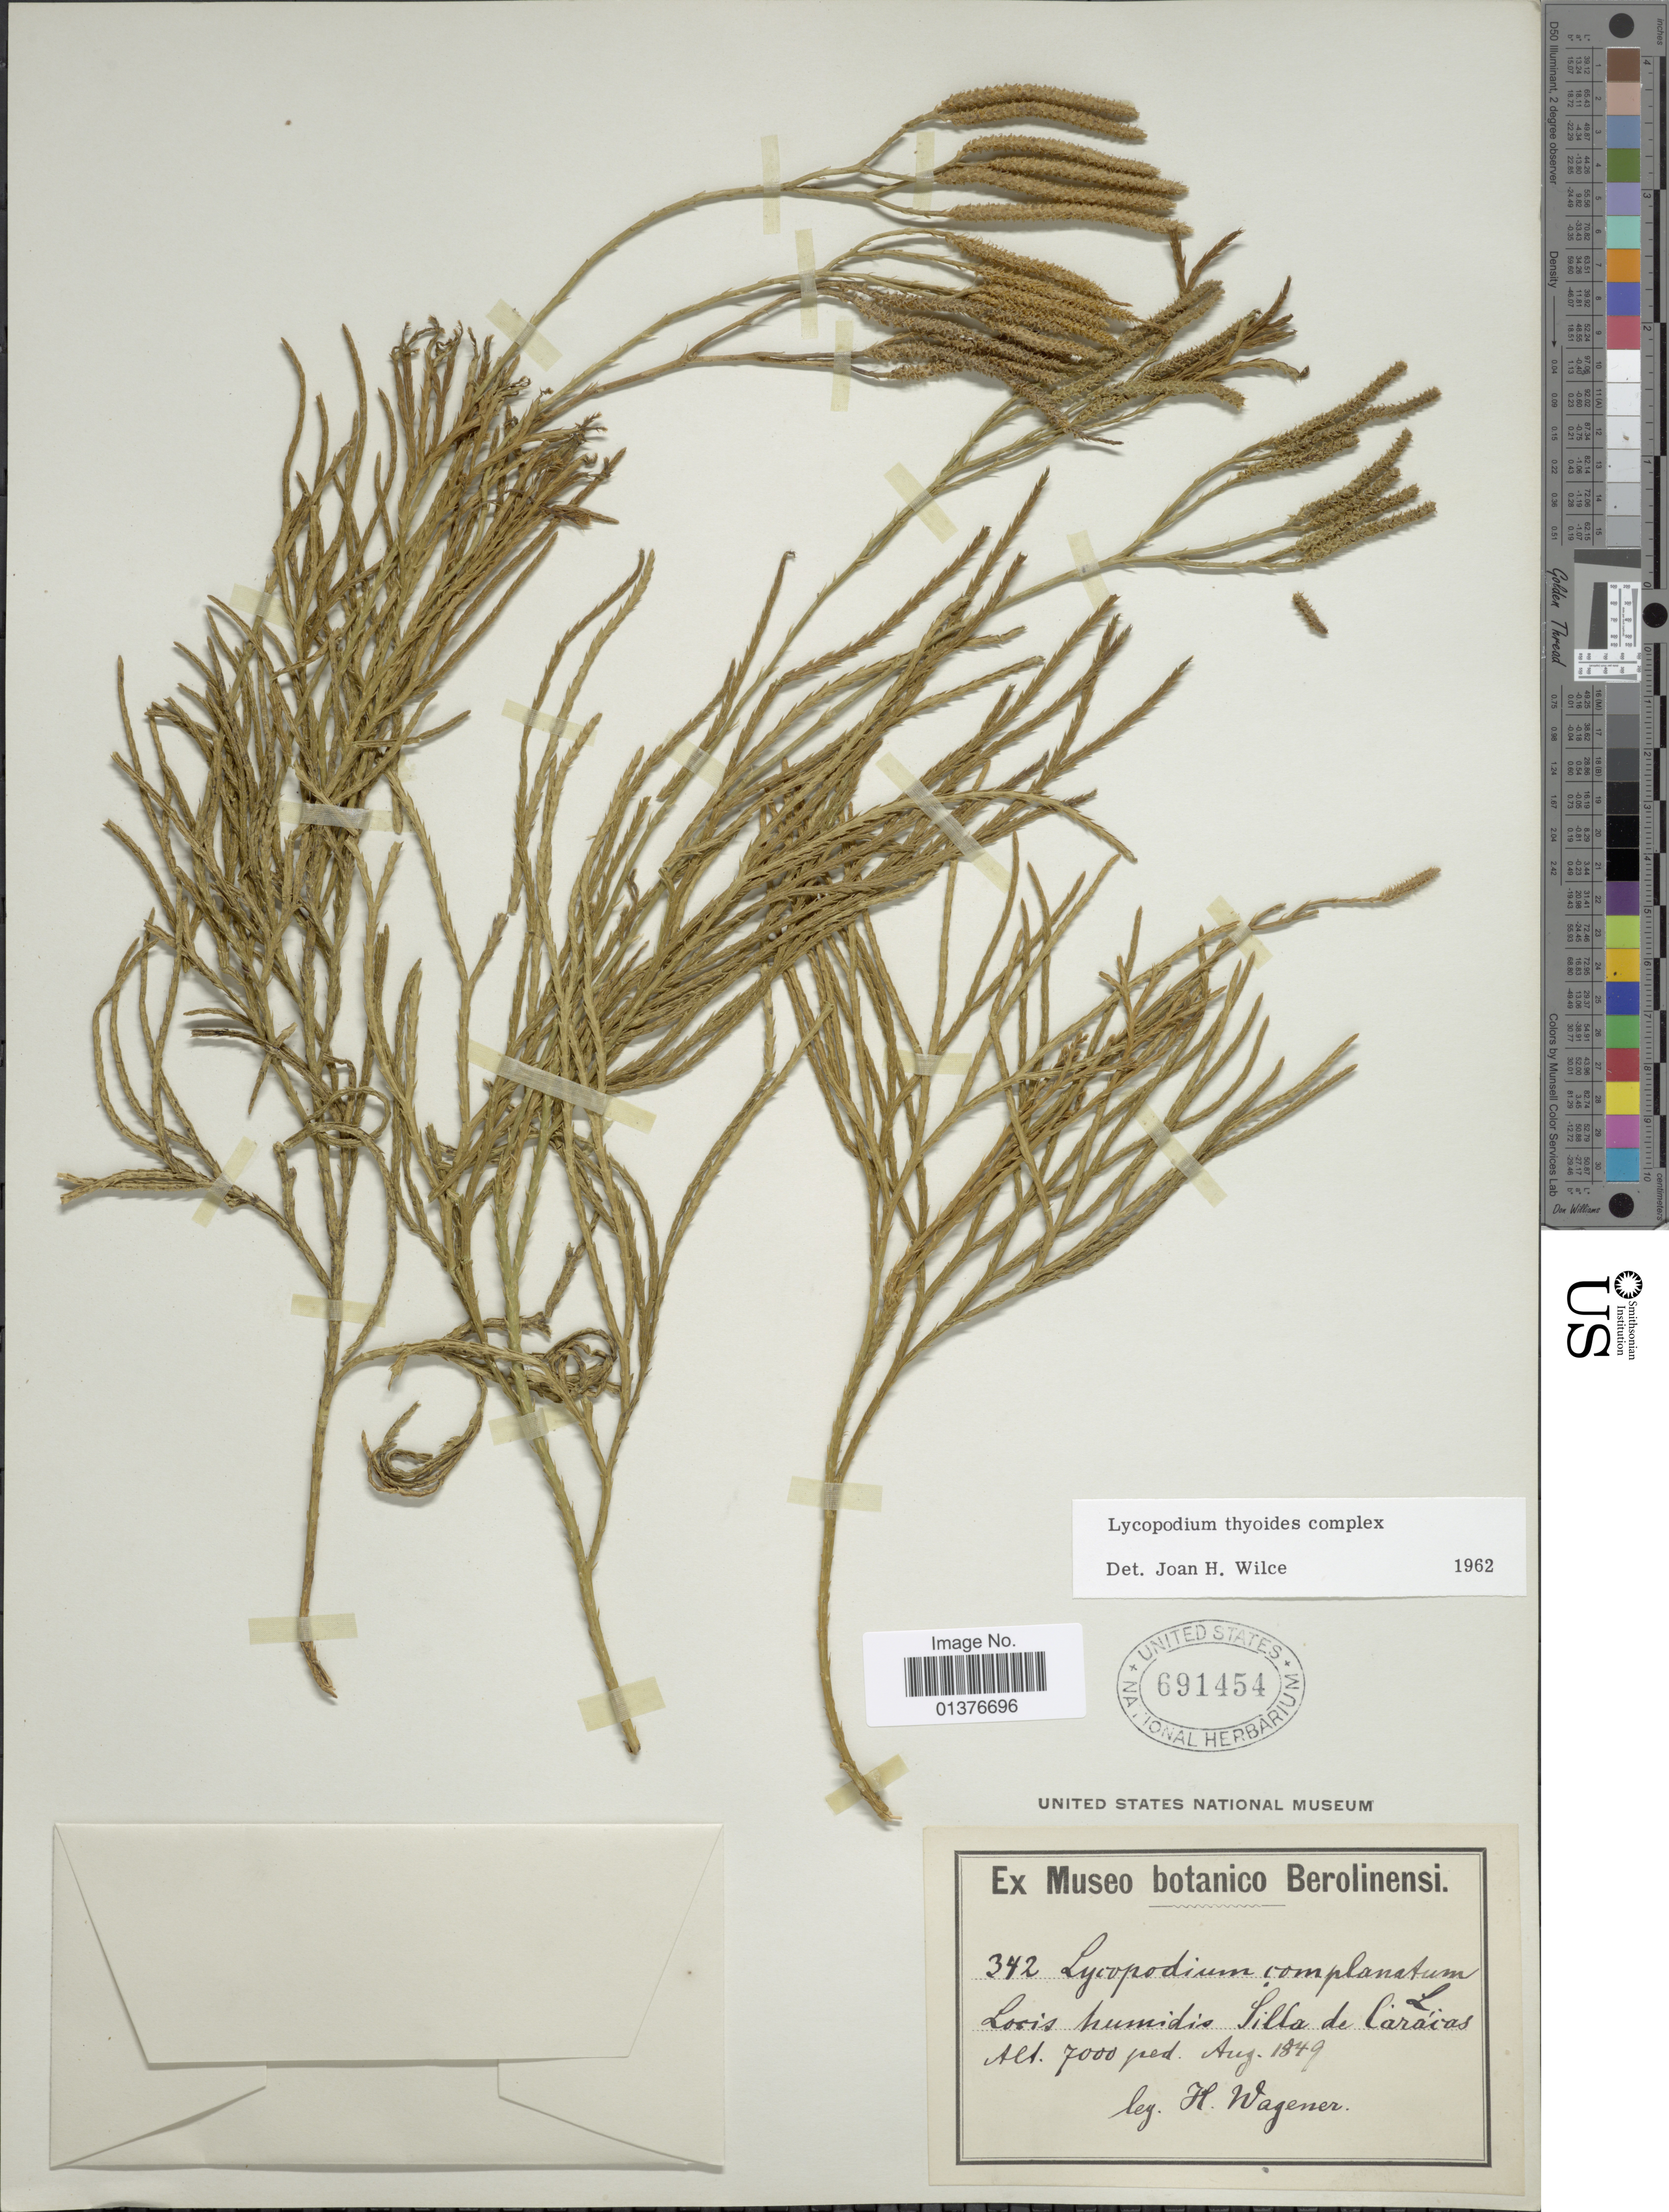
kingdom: Plantae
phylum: Tracheophyta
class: Lycopodiopsida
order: Lycopodiales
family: Lycopodiaceae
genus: Diphasiastrum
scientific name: Diphasiastrum thyoides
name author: (Humb. & Bonpl. ex Willd.) Holub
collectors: H. Wagener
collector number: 342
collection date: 1849-08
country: Venezuela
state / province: Distrito Federal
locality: Locis humidis Silla de Caracas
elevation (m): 2134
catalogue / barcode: US 691454